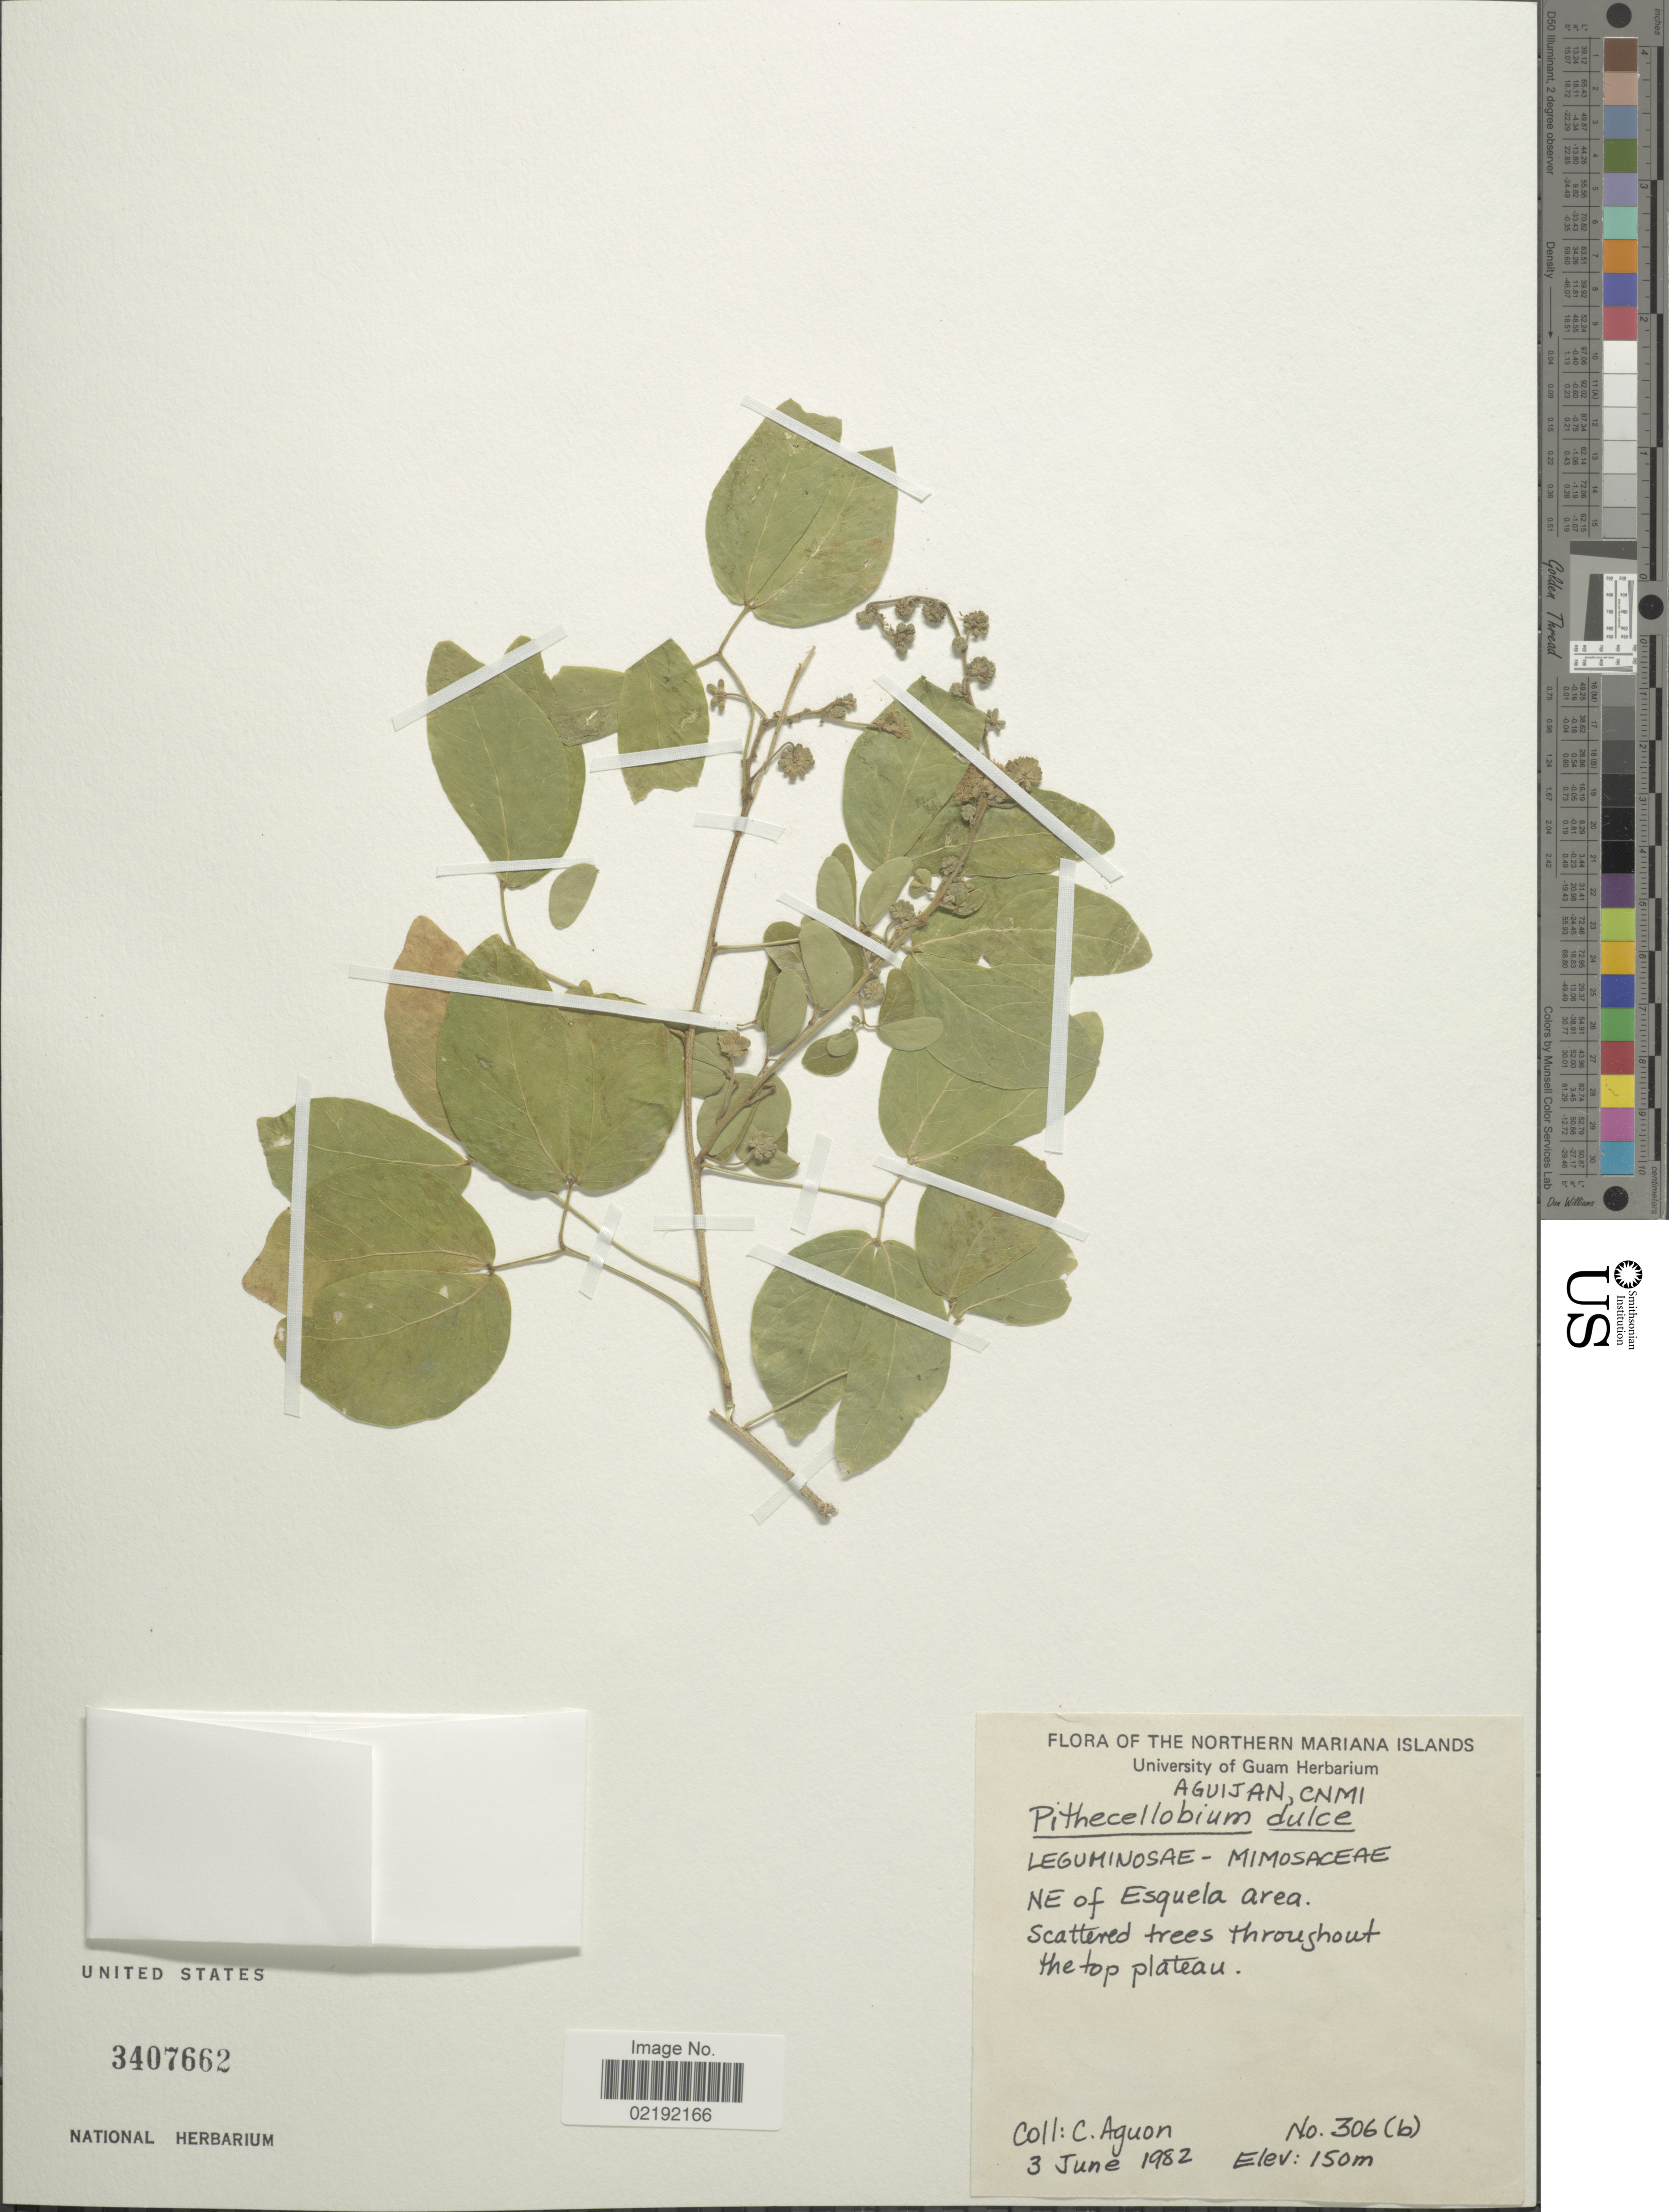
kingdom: Plantae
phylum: Tracheophyta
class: Magnoliopsida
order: Fabales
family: Fabaceae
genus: Pithecellobium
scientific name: Pithecellobium dulce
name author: (Roxb.) Benth.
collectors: C. Aguon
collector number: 306 (b)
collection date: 1982-06-03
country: Northern Mariana Islands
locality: Aguijan, CNMI. NE of Esquela area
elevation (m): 150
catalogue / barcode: US 3407662